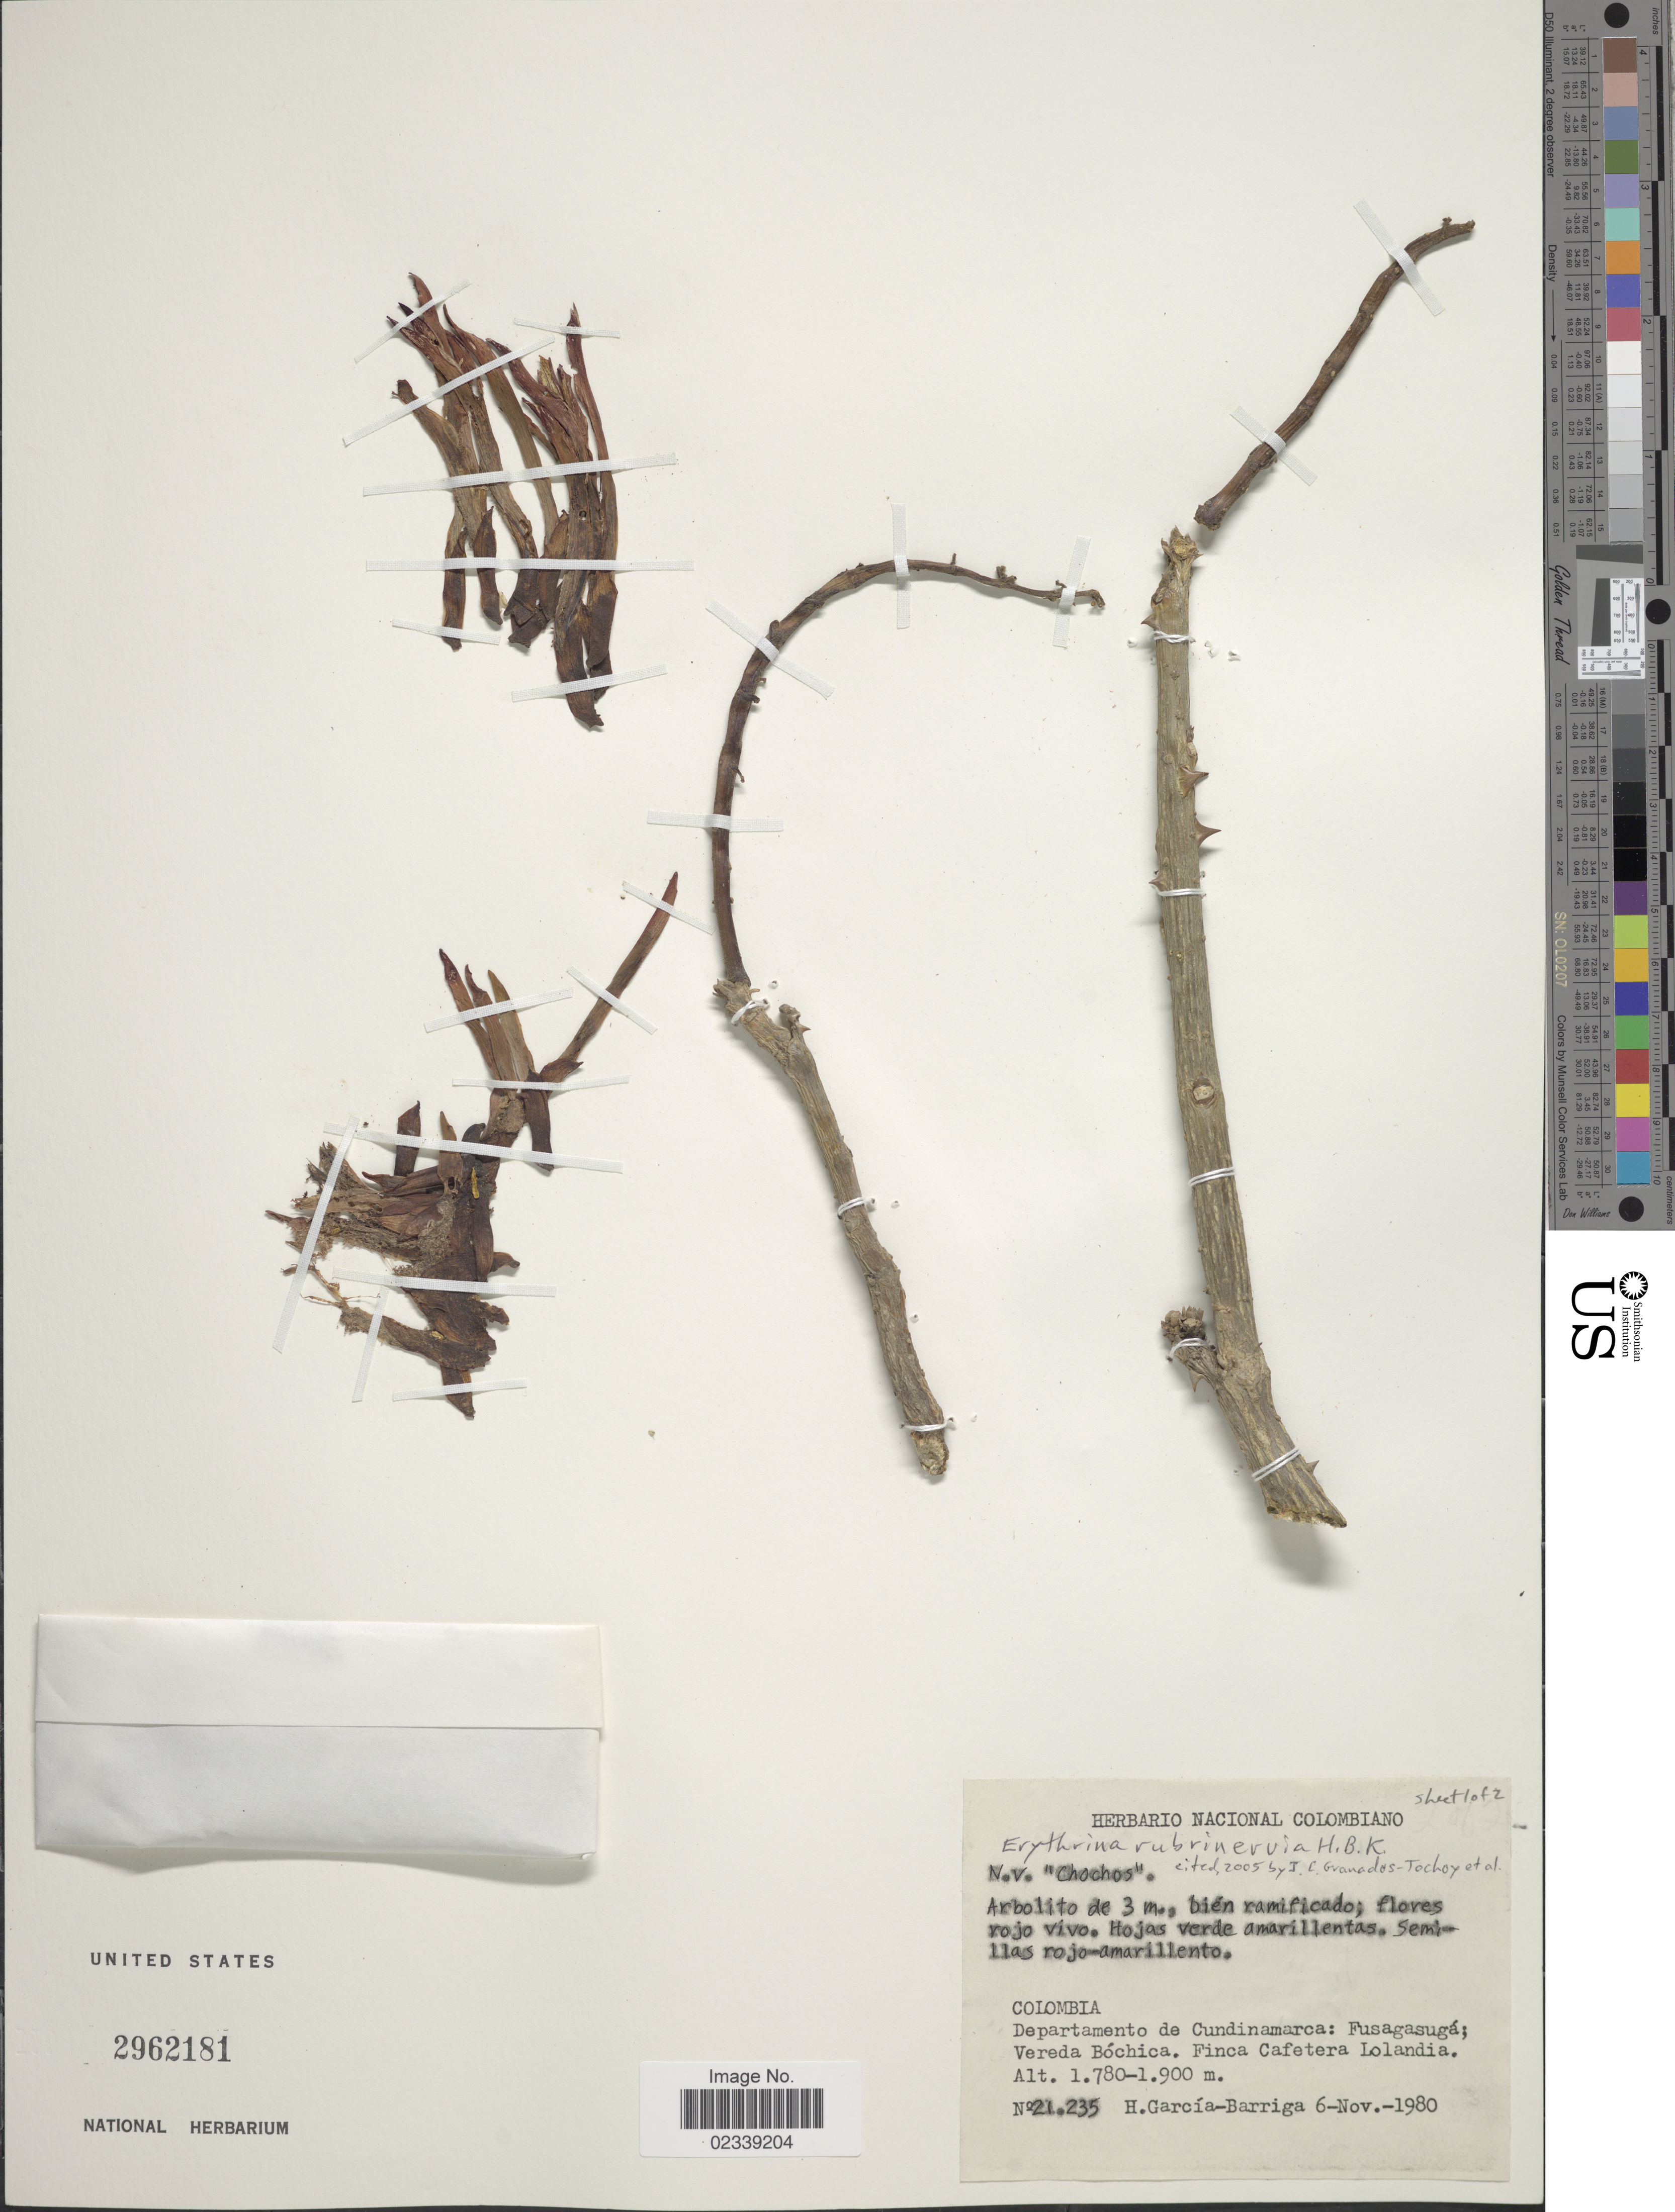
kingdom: Plantae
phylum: Tracheophyta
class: Magnoliopsida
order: Fabales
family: Fabaceae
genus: Erythrina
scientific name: Erythrina rubrinervia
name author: Kunth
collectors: H. García Barriga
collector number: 21235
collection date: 1980-11-06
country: Colombia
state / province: Cundinamarca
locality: Fusagasuga, Vereda Bochica, Finca Cafetera Lolandia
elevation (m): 1780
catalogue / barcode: US 2962181